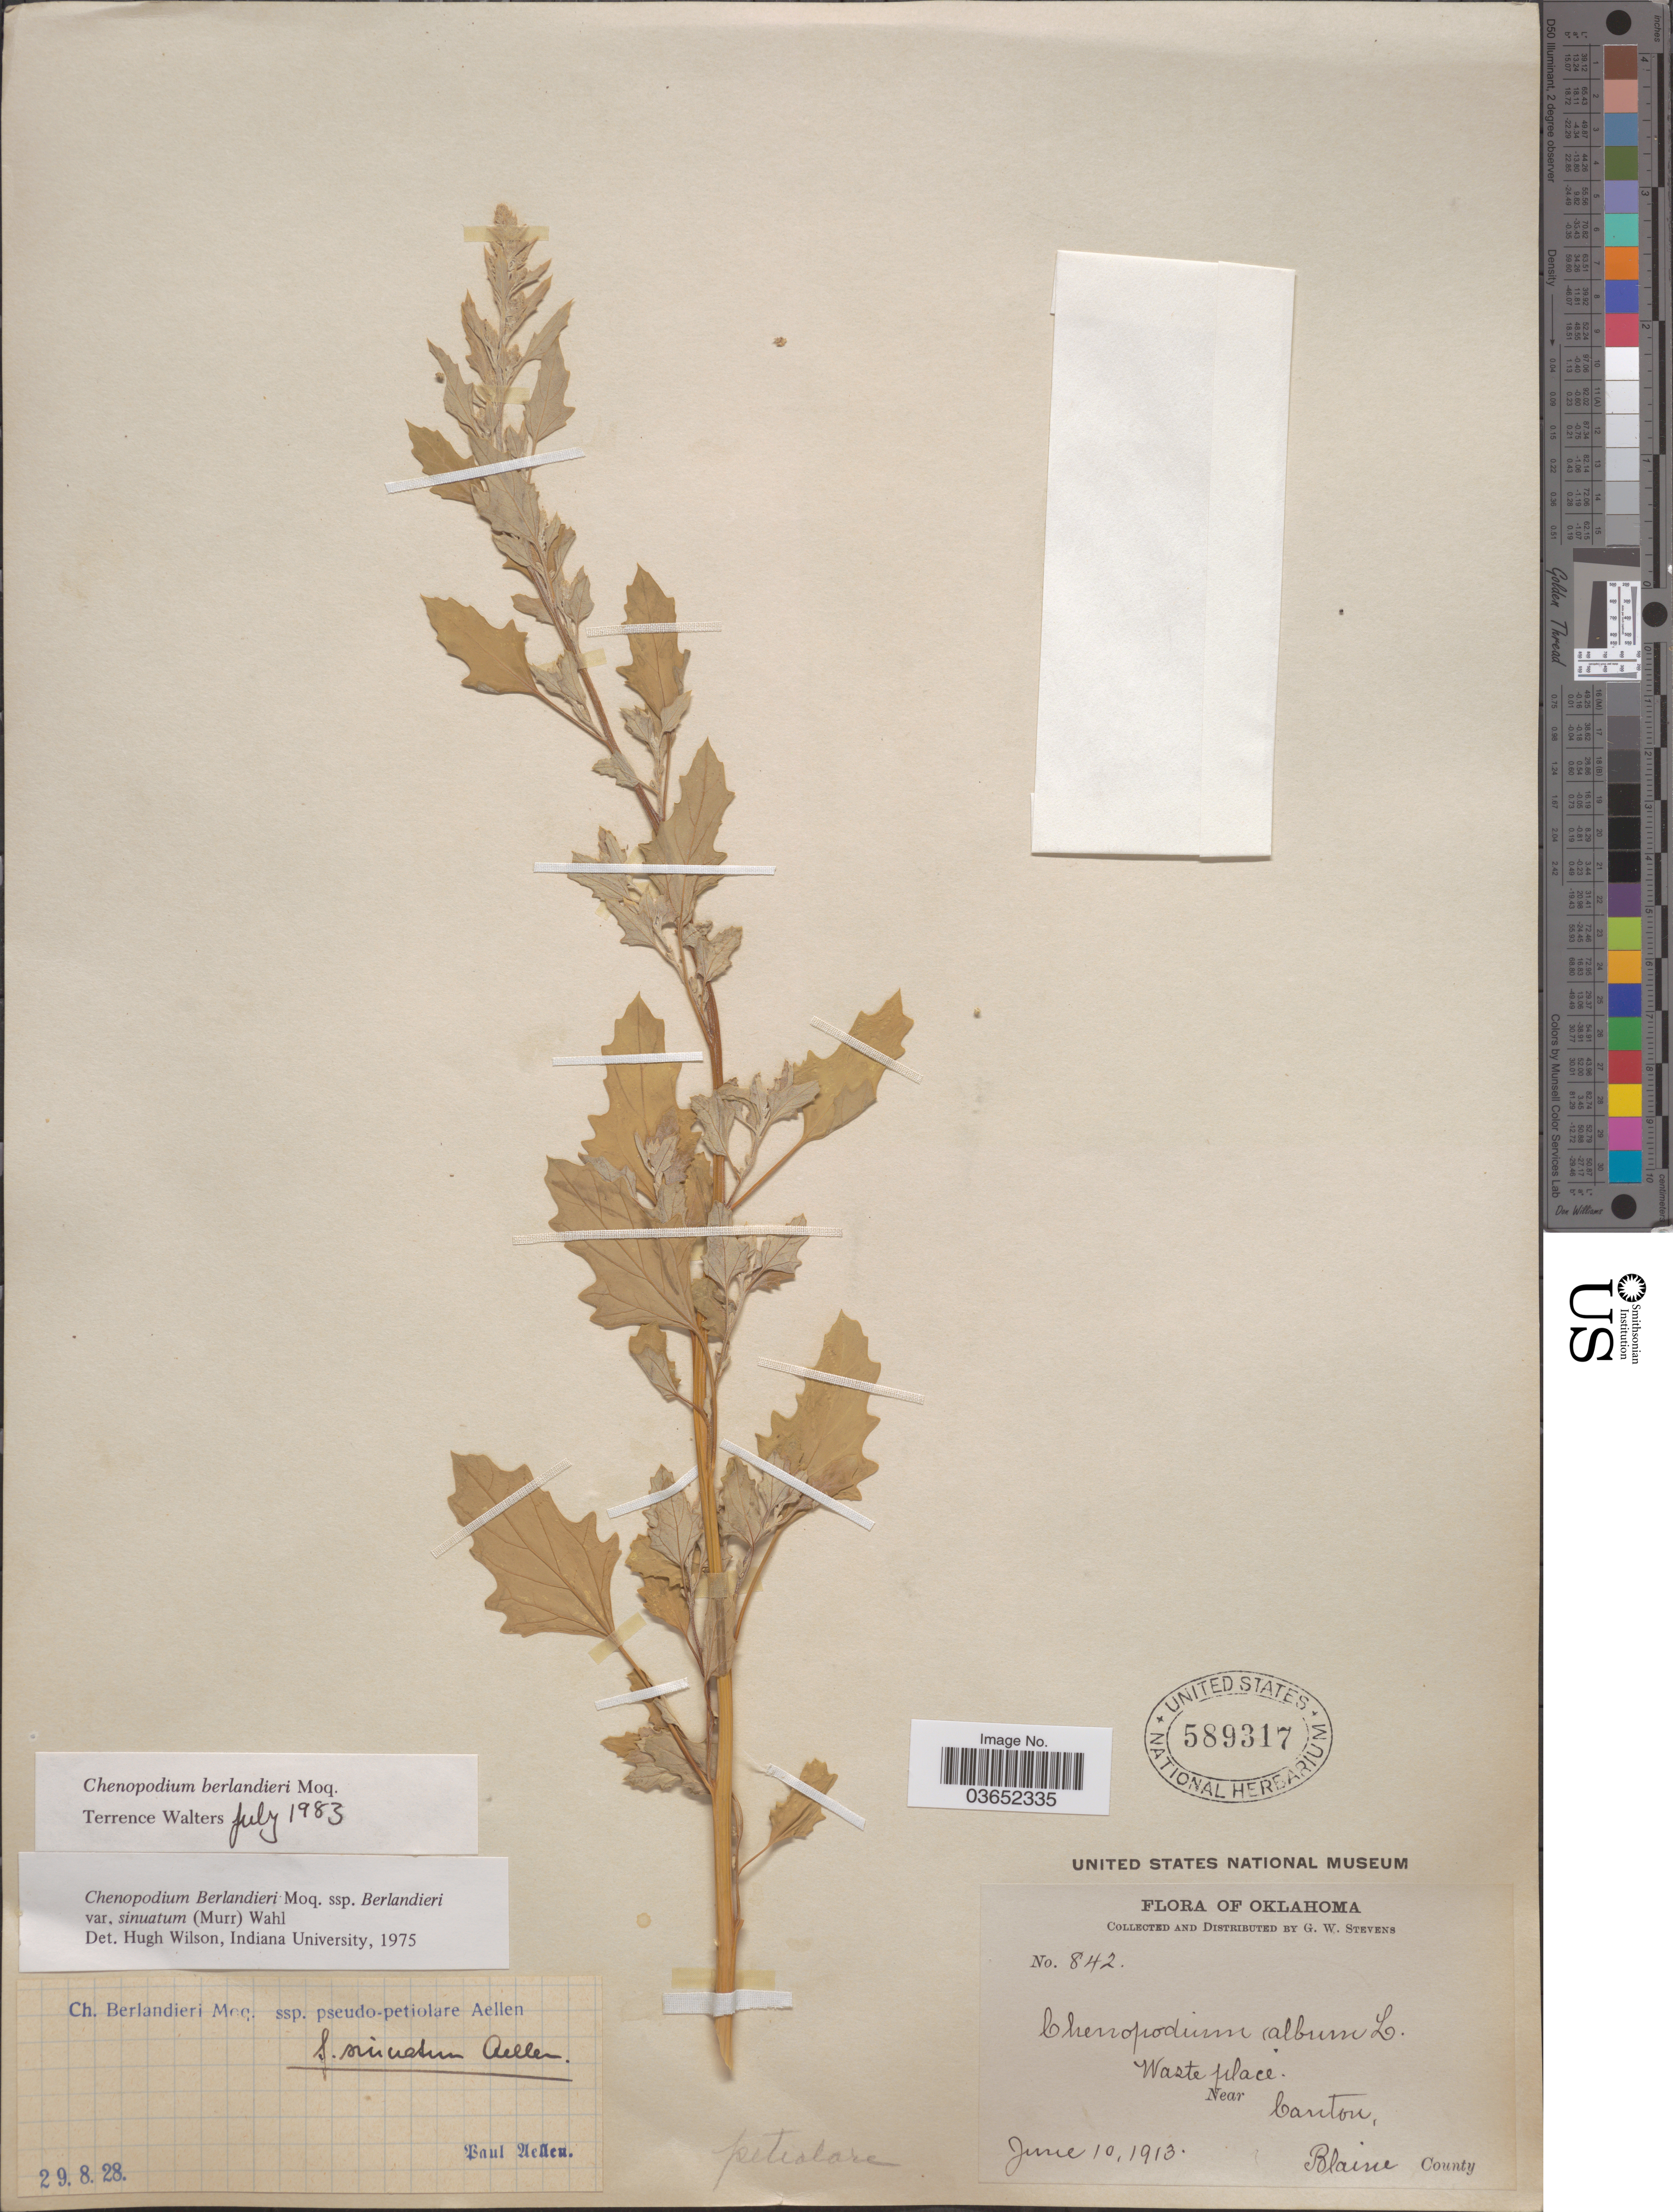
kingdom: Plantae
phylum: Tracheophyta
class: Magnoliopsida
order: Caryophyllales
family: Amaranthaceae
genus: Chenopodium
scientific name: Chenopodium berlandieri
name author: Moq.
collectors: G. W. Stevens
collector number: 842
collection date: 1913-06-10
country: United States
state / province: Oklahoma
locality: Waste place. Near Canton. Blaine County.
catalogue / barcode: US 589317